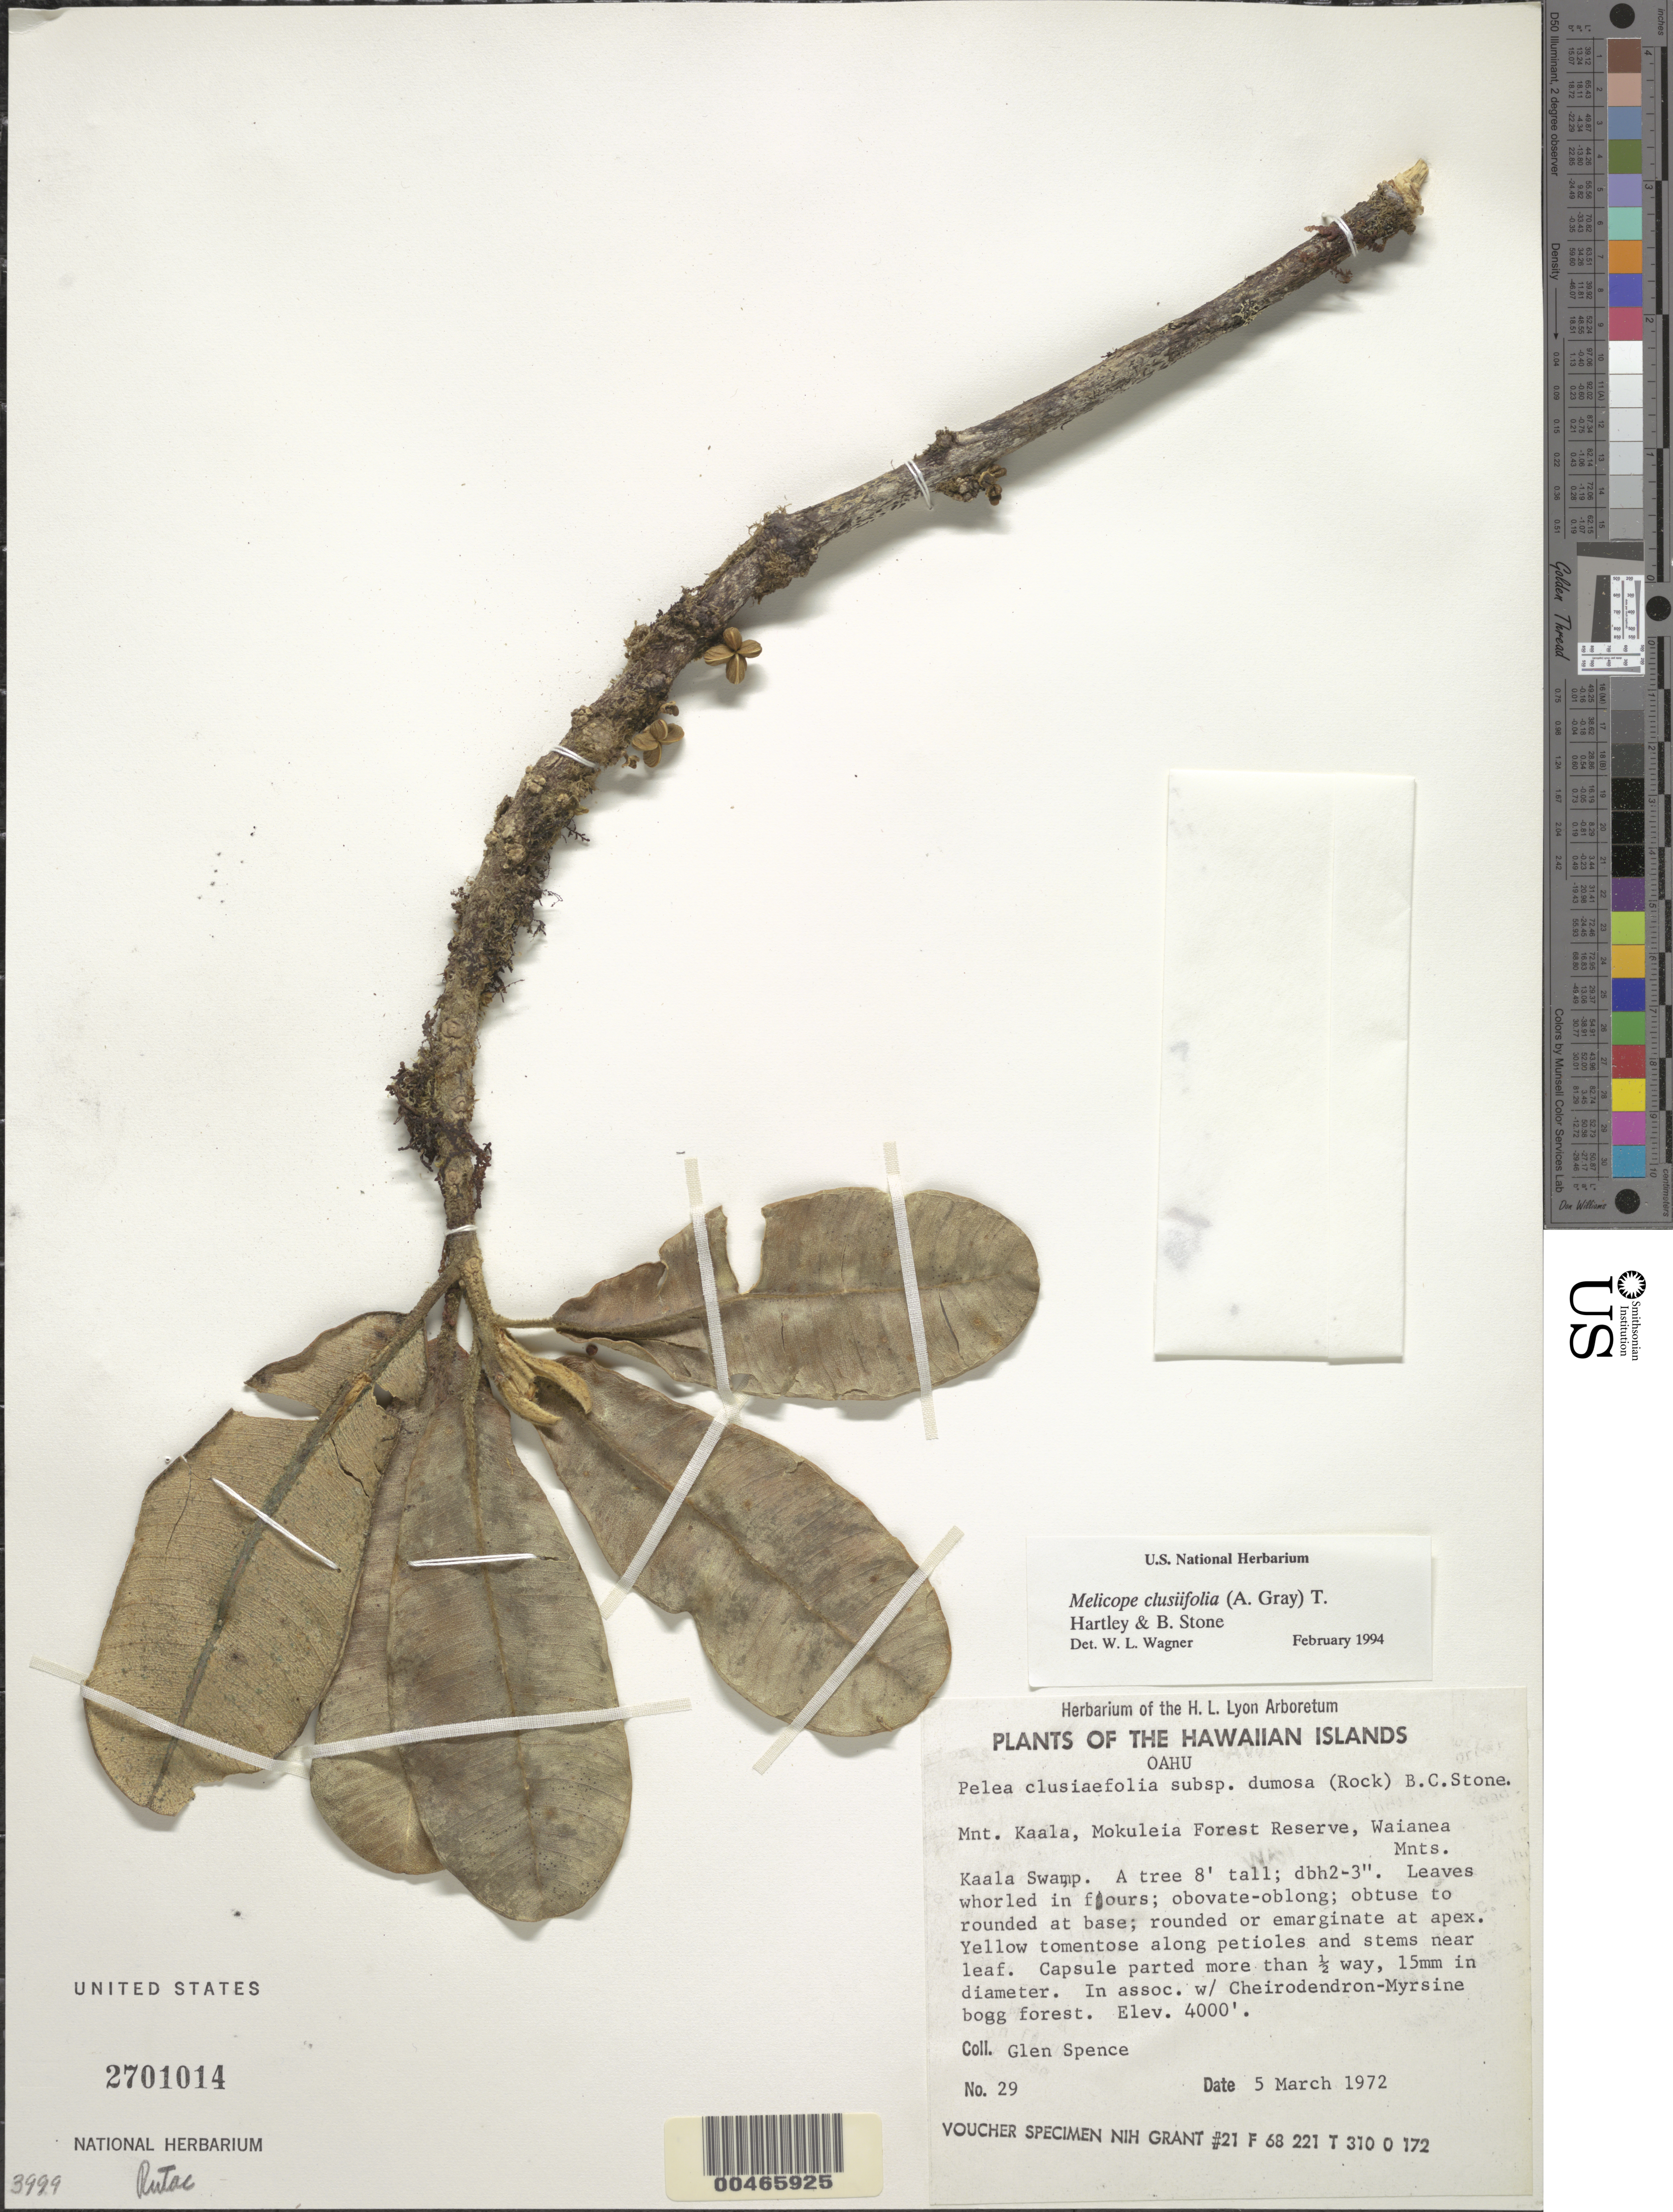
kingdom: Plantae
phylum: Tracheophyta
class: Magnoliopsida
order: Sapindales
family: Rutaceae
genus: Melicope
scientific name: Melicope clusiifolia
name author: (A. Gray) T.G. Hartley & B.C. Stone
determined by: Wagner, W. L., (BOT), Smithsonian Institution - National Museum of Natural History (UNITED STATES)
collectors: G. Spence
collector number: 29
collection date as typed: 5 Mar 1972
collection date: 1972-03-05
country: United States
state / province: Hawaii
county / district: Honolulu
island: Oahu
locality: Mnt. Kaala, Mokuleia Forest Reserve, Waianea Mnts., Kaala Swamp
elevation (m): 1219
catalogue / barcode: US 2702014